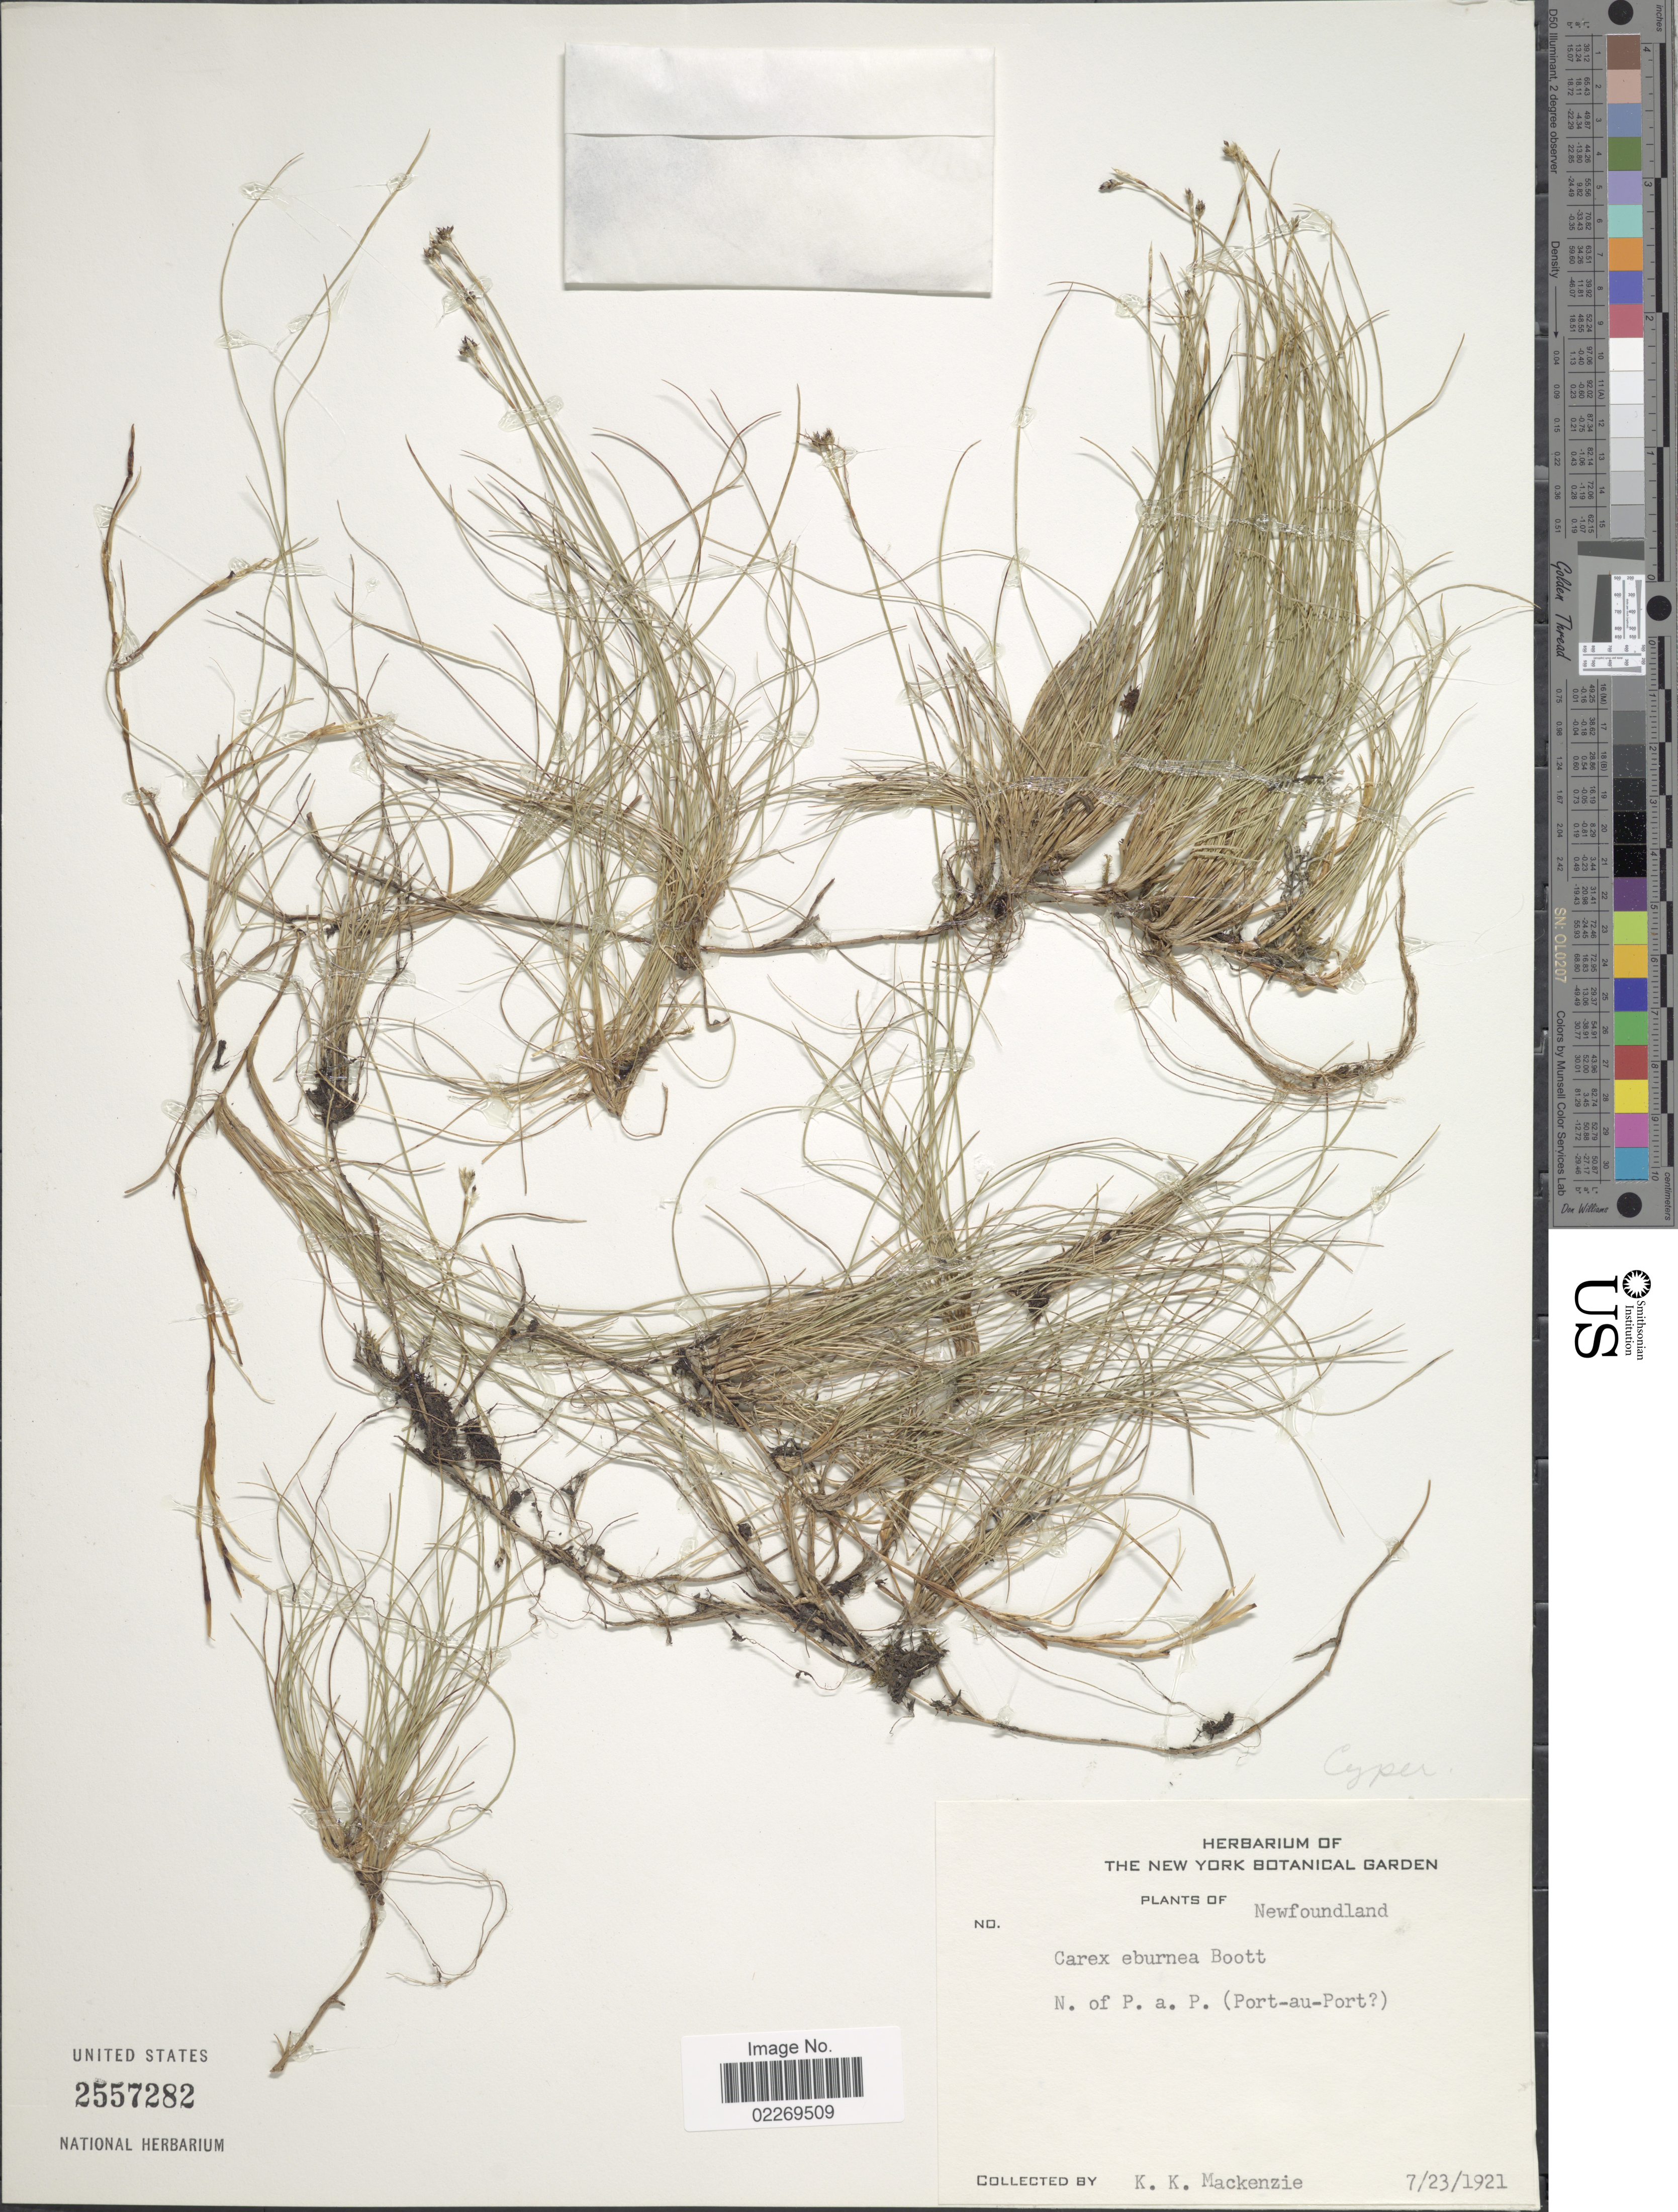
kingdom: Plantae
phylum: Tracheophyta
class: Liliopsida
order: Poales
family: Cyperaceae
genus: Carex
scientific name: Carex eburnea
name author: Boott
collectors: K. K. Mackenzie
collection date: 1921-07-23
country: Canada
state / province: Newfoundland and Labrador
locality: N. of P. a. P. (port-au-Port)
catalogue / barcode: US 2557282